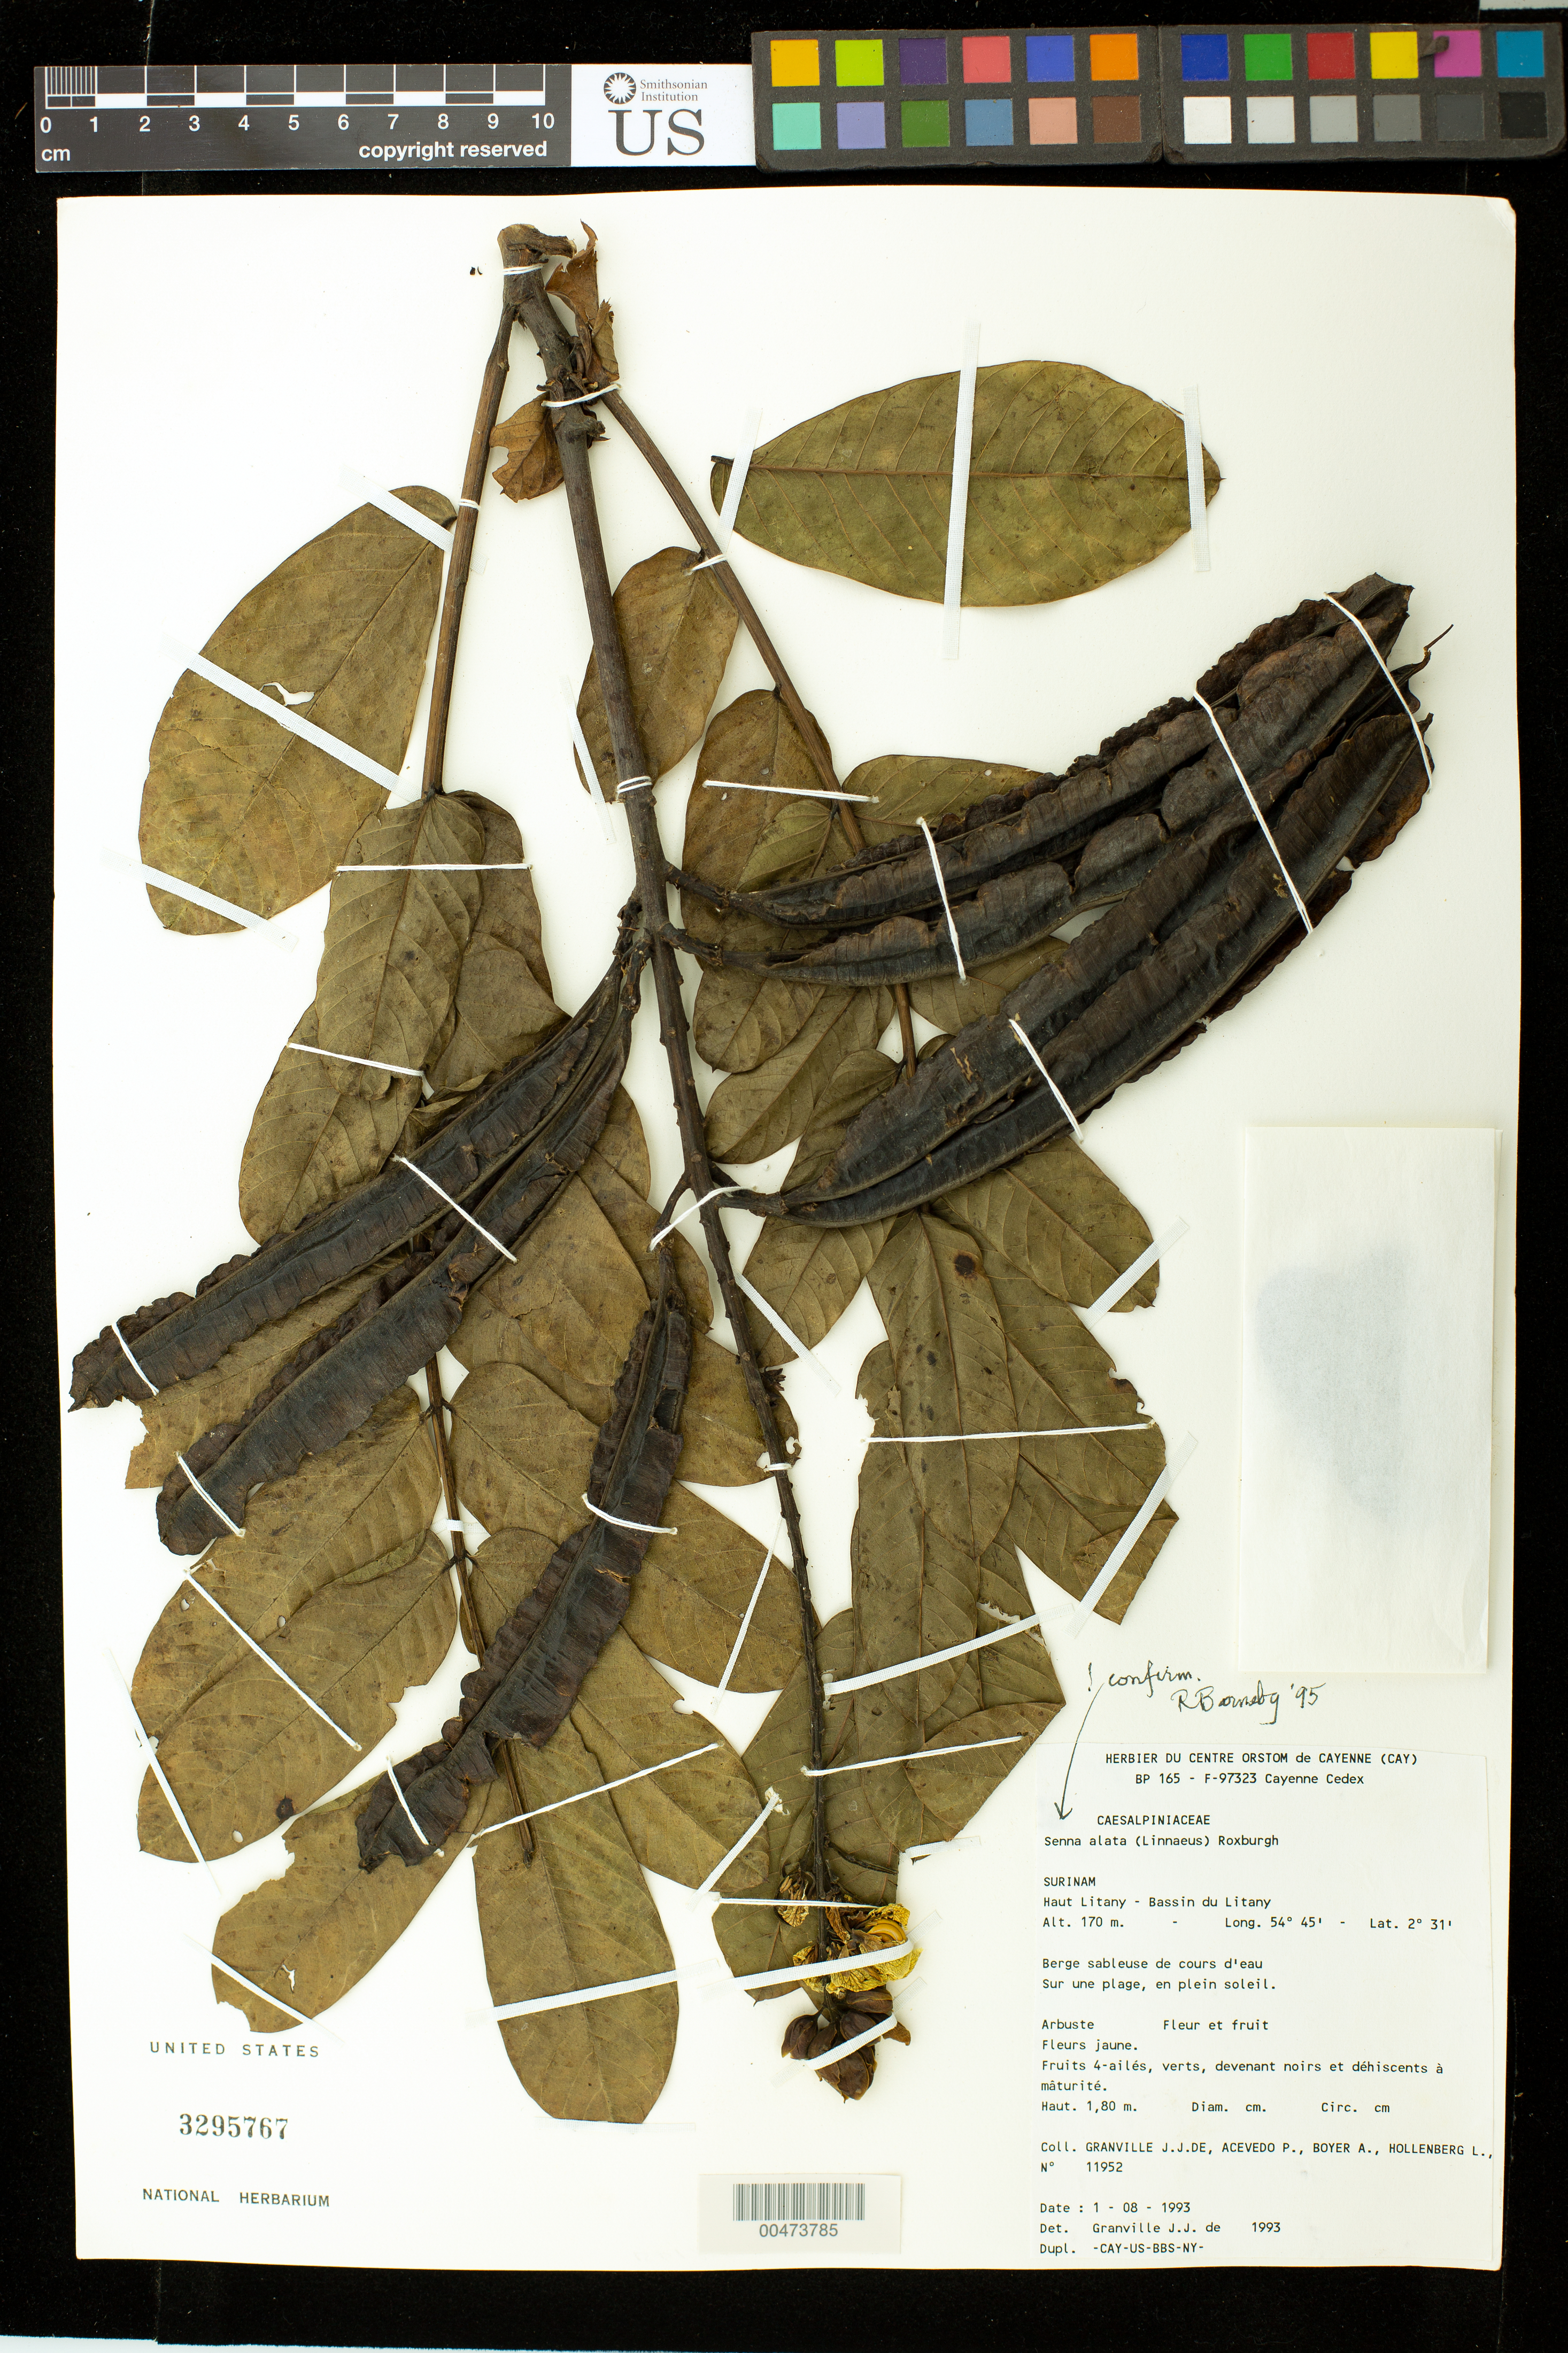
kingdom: Plantae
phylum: Tracheophyta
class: Magnoliopsida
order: Fabales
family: Fabaceae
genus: Senna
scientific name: Senna alata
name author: (L.) Roxb.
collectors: J.-J. de Granville, P. Acevedo-Rodr., A. Boyer & L. Hollenberg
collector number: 11952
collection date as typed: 01 Aug 1993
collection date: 1993-08-01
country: Suriname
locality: Haut litany - bassin du litany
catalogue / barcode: US 3295767